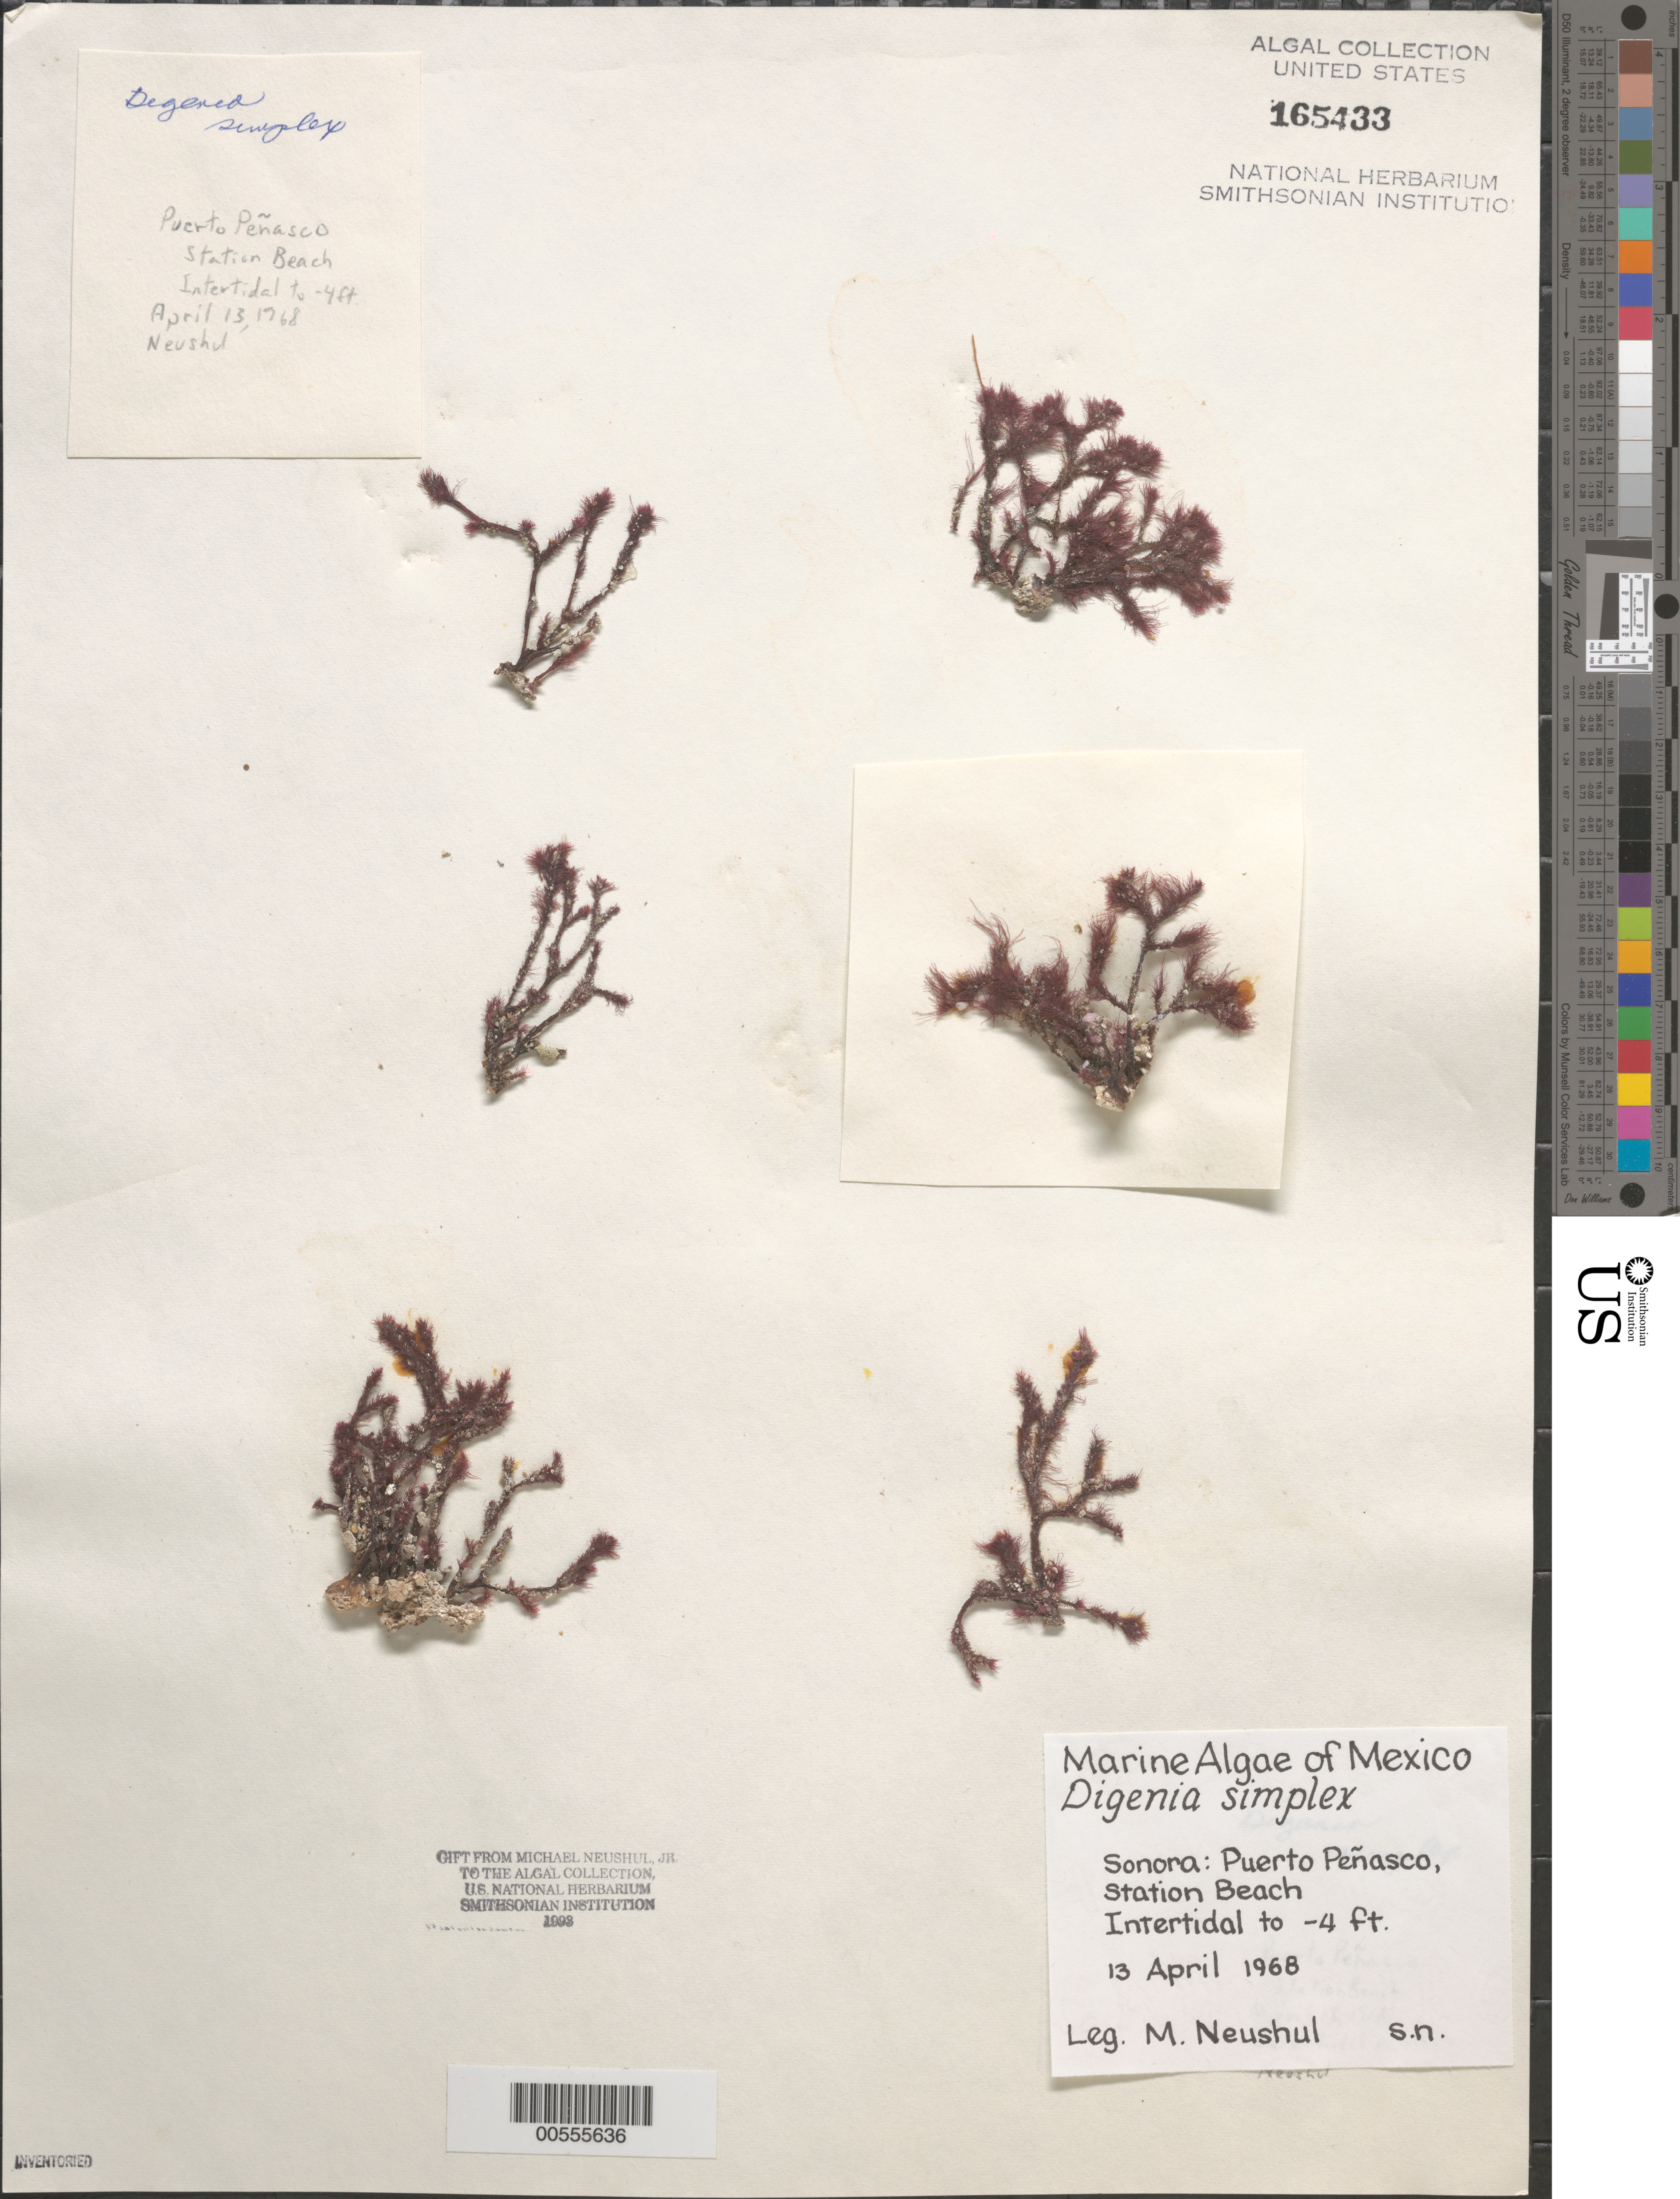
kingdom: Plantae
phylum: Rhodophyta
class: Florideophyceae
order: Ceramiales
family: Rhodomelaceae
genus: Digenea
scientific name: Digenea simplex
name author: (Wulfen) C. Agardh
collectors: M. Neushul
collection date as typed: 13 Apr 1968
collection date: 1968-04-13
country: Mexico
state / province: Sonora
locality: Puerto Penasco, Playa Estacion (Station Beach)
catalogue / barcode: US 165433